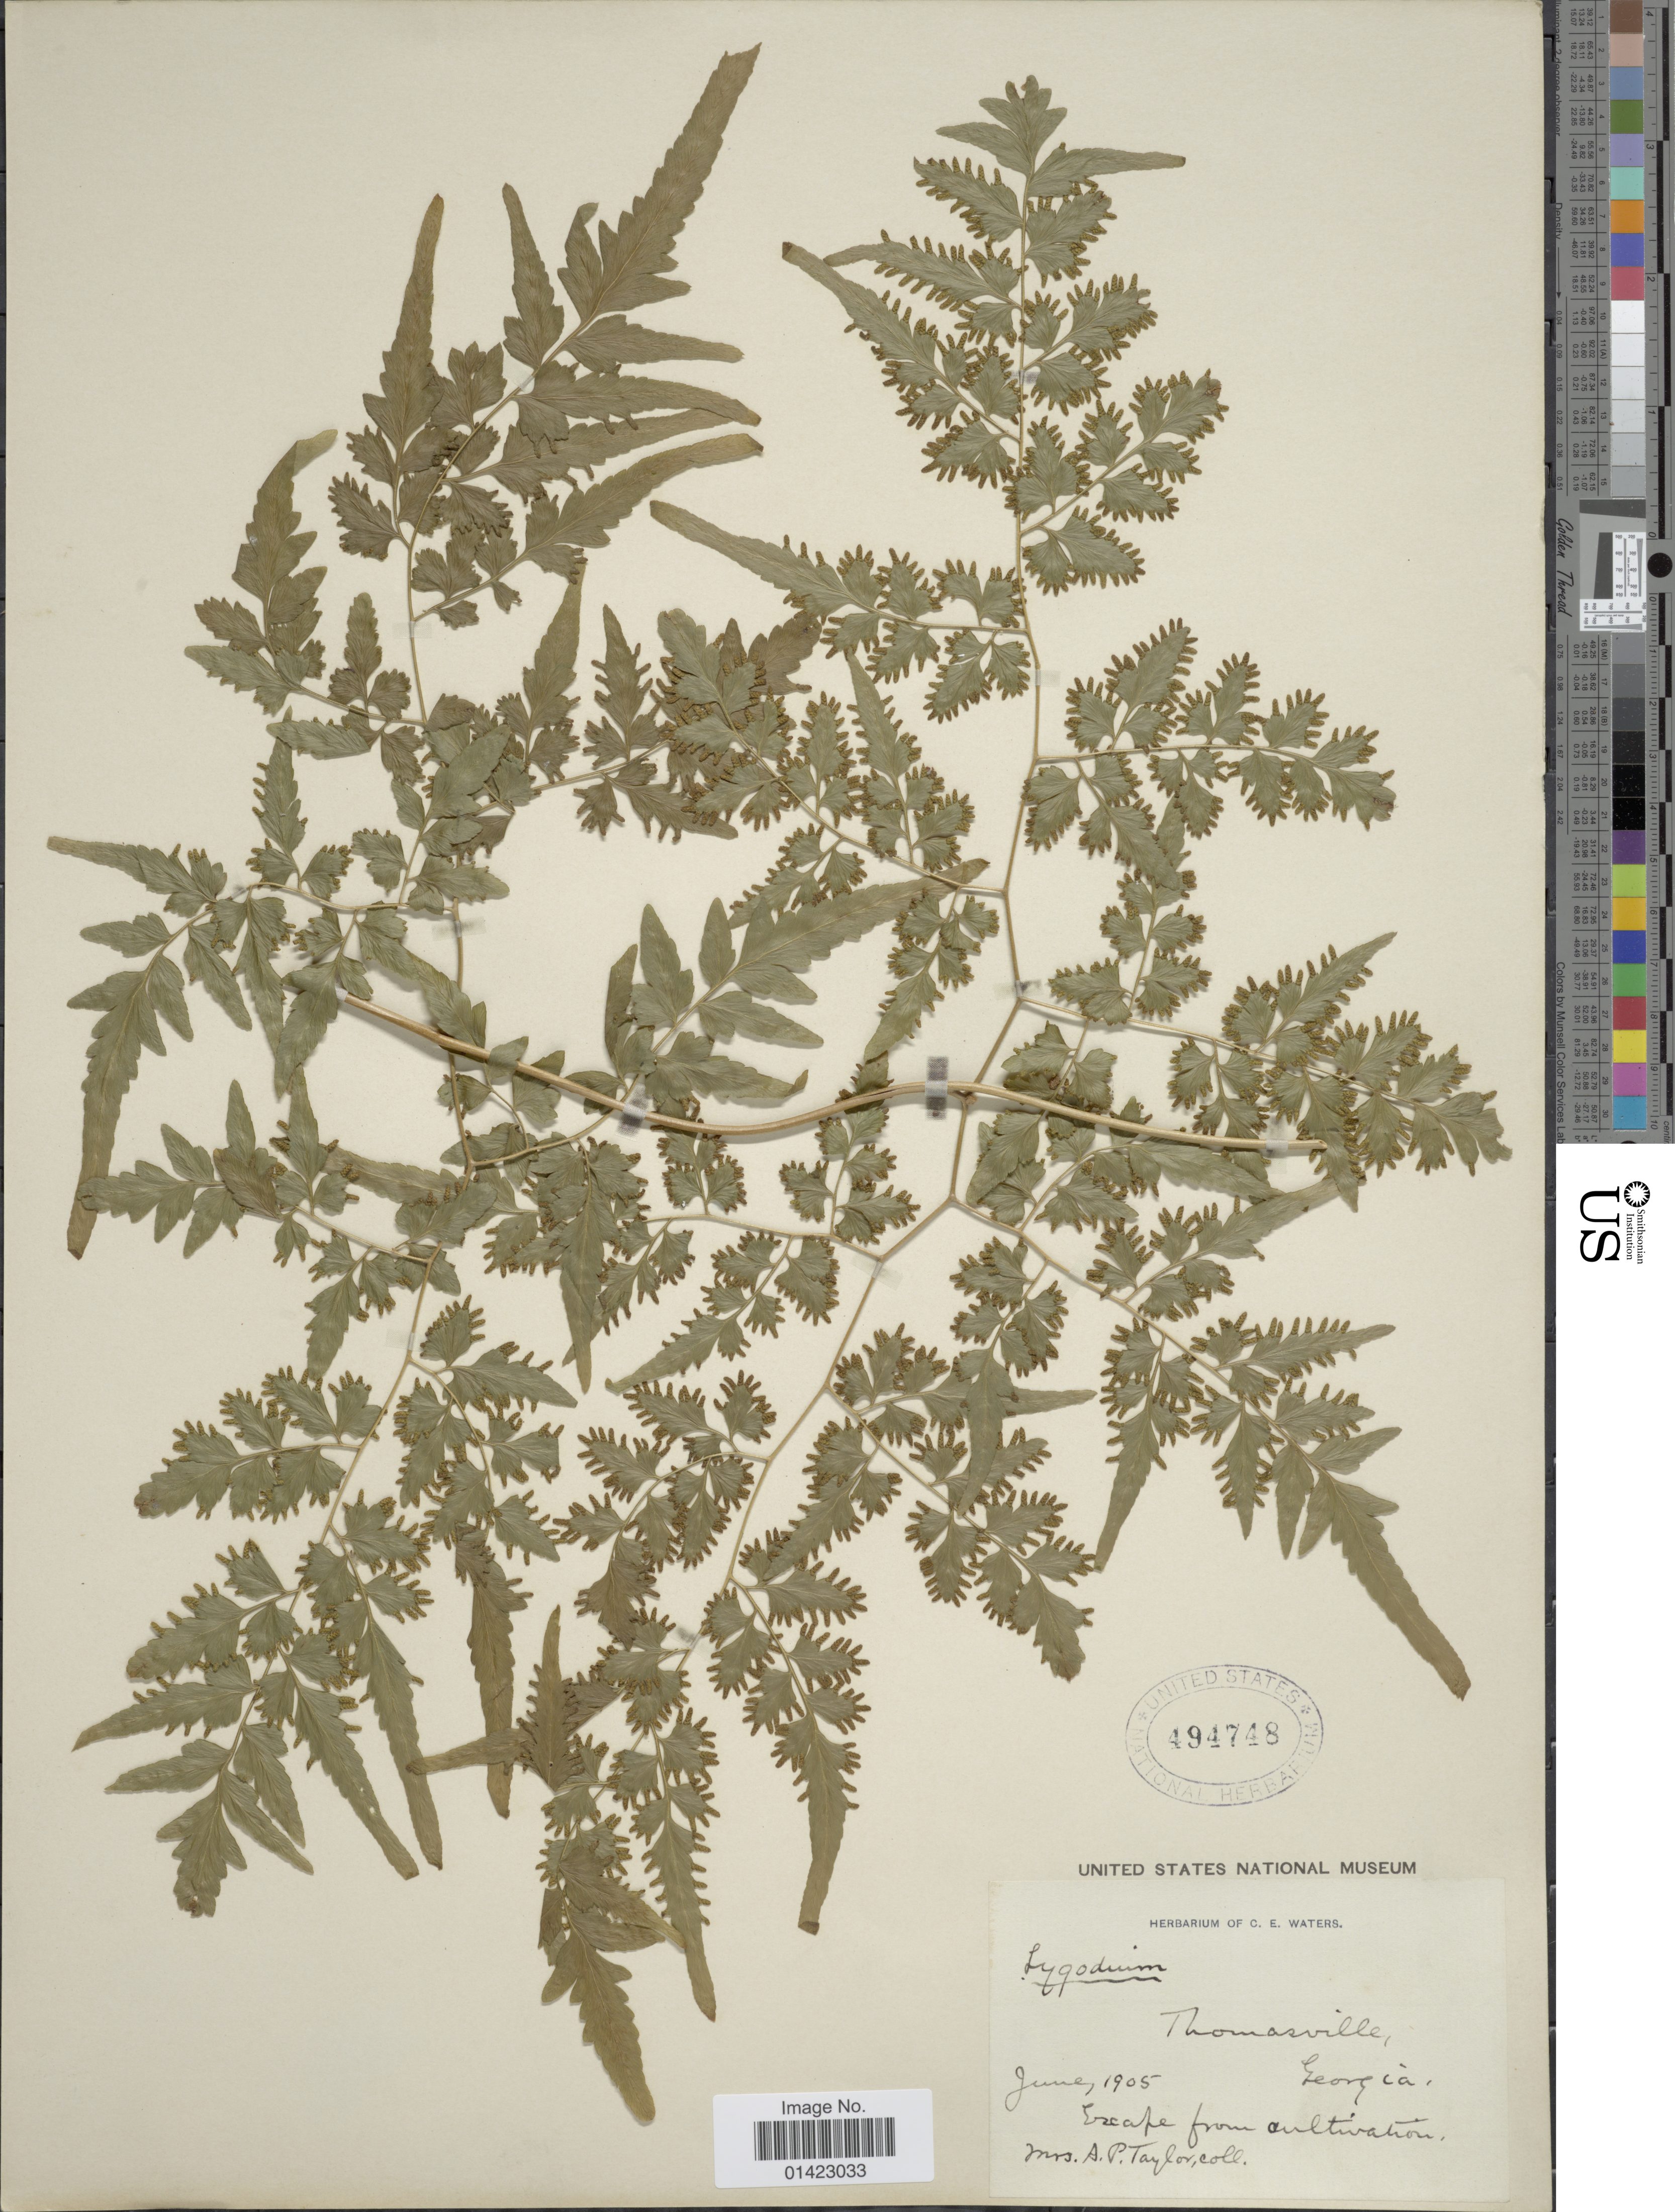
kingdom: Plantae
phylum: Tracheophyta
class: Polypodiopsida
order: Schizaeales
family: Lygodiaceae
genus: Lygodium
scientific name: Lygodium japonicum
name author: (Thunb.) Sw.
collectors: A. P. Taylor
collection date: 1905-06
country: United States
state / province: Georgia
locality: Escape from cultivation, Thomasville, Georgia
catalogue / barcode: US 494748